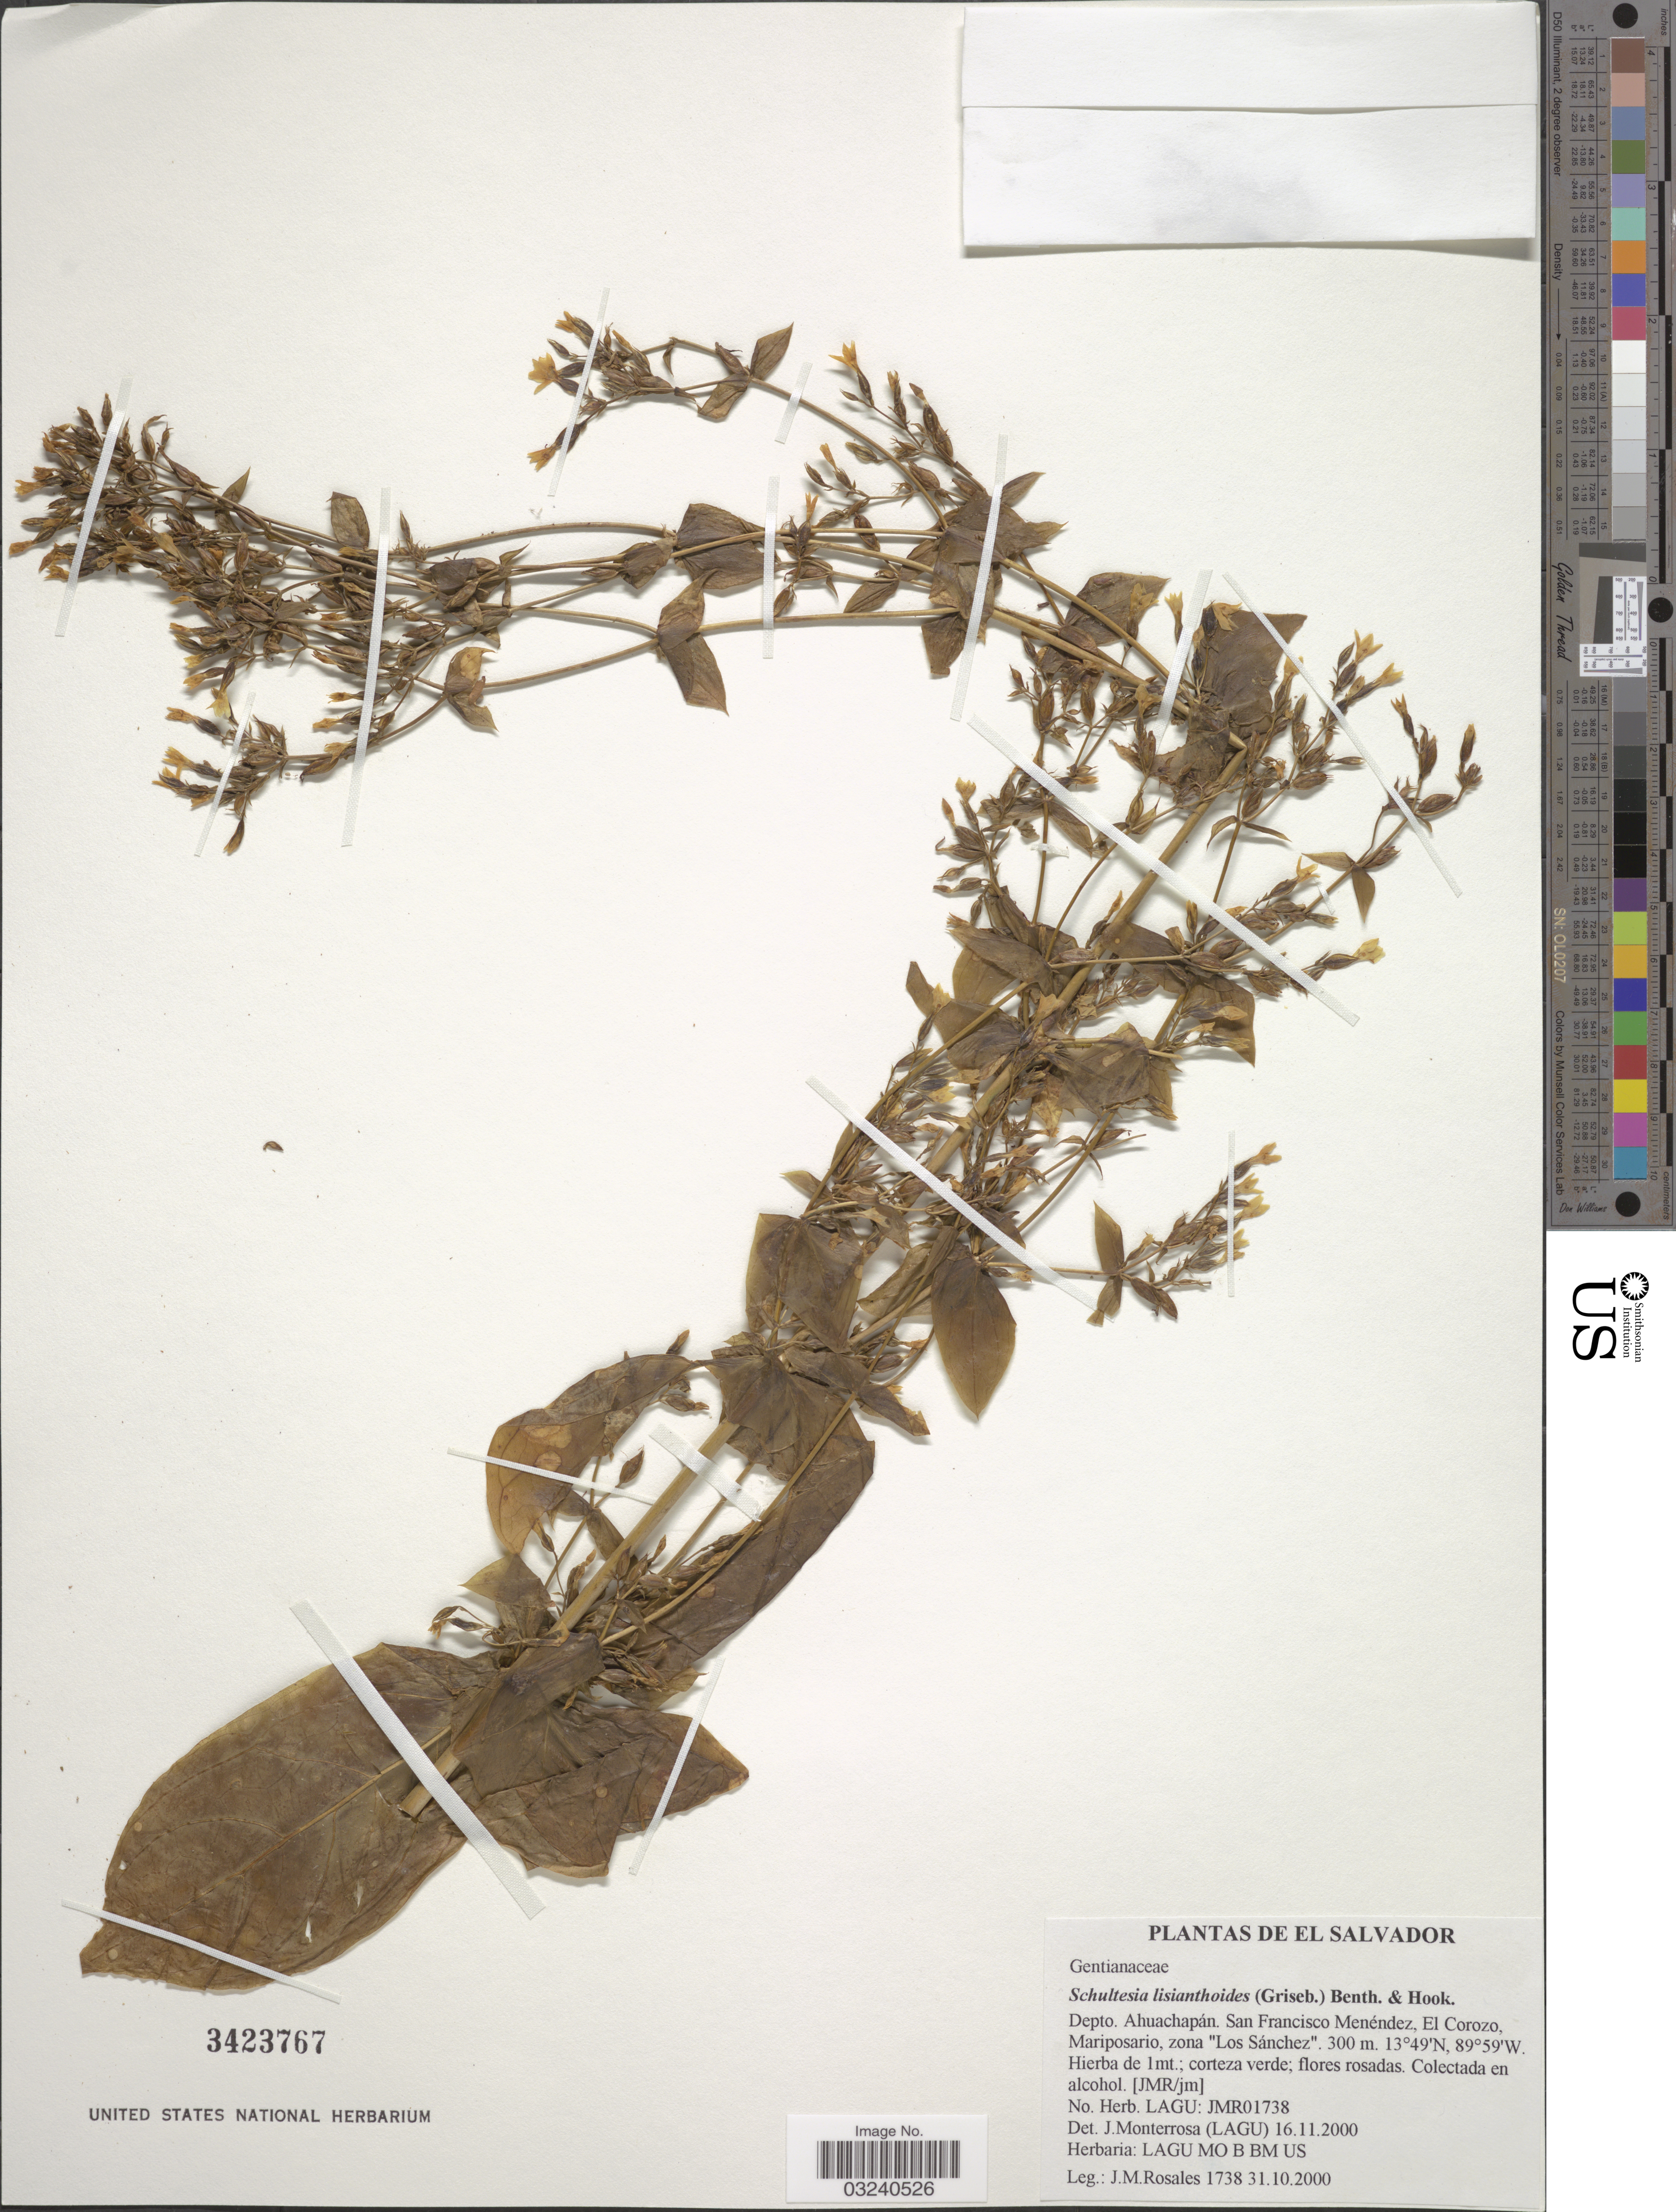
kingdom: Plantae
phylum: Tracheophyta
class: Magnoliopsida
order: Gentianales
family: Gentianaceae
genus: Schultesia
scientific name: Schultesia lisianthoides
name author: (Griseb.) Benth. & Hook. f. ex Hemsl.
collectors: J. Rosales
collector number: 1738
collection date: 2000-10-31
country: El Salvador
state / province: Ahuachapan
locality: Depto. Ahuachapán. San Francisco Menéndez, El Corozo, Mariposario, zona "Los Sánchez".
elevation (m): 300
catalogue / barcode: US 3423767